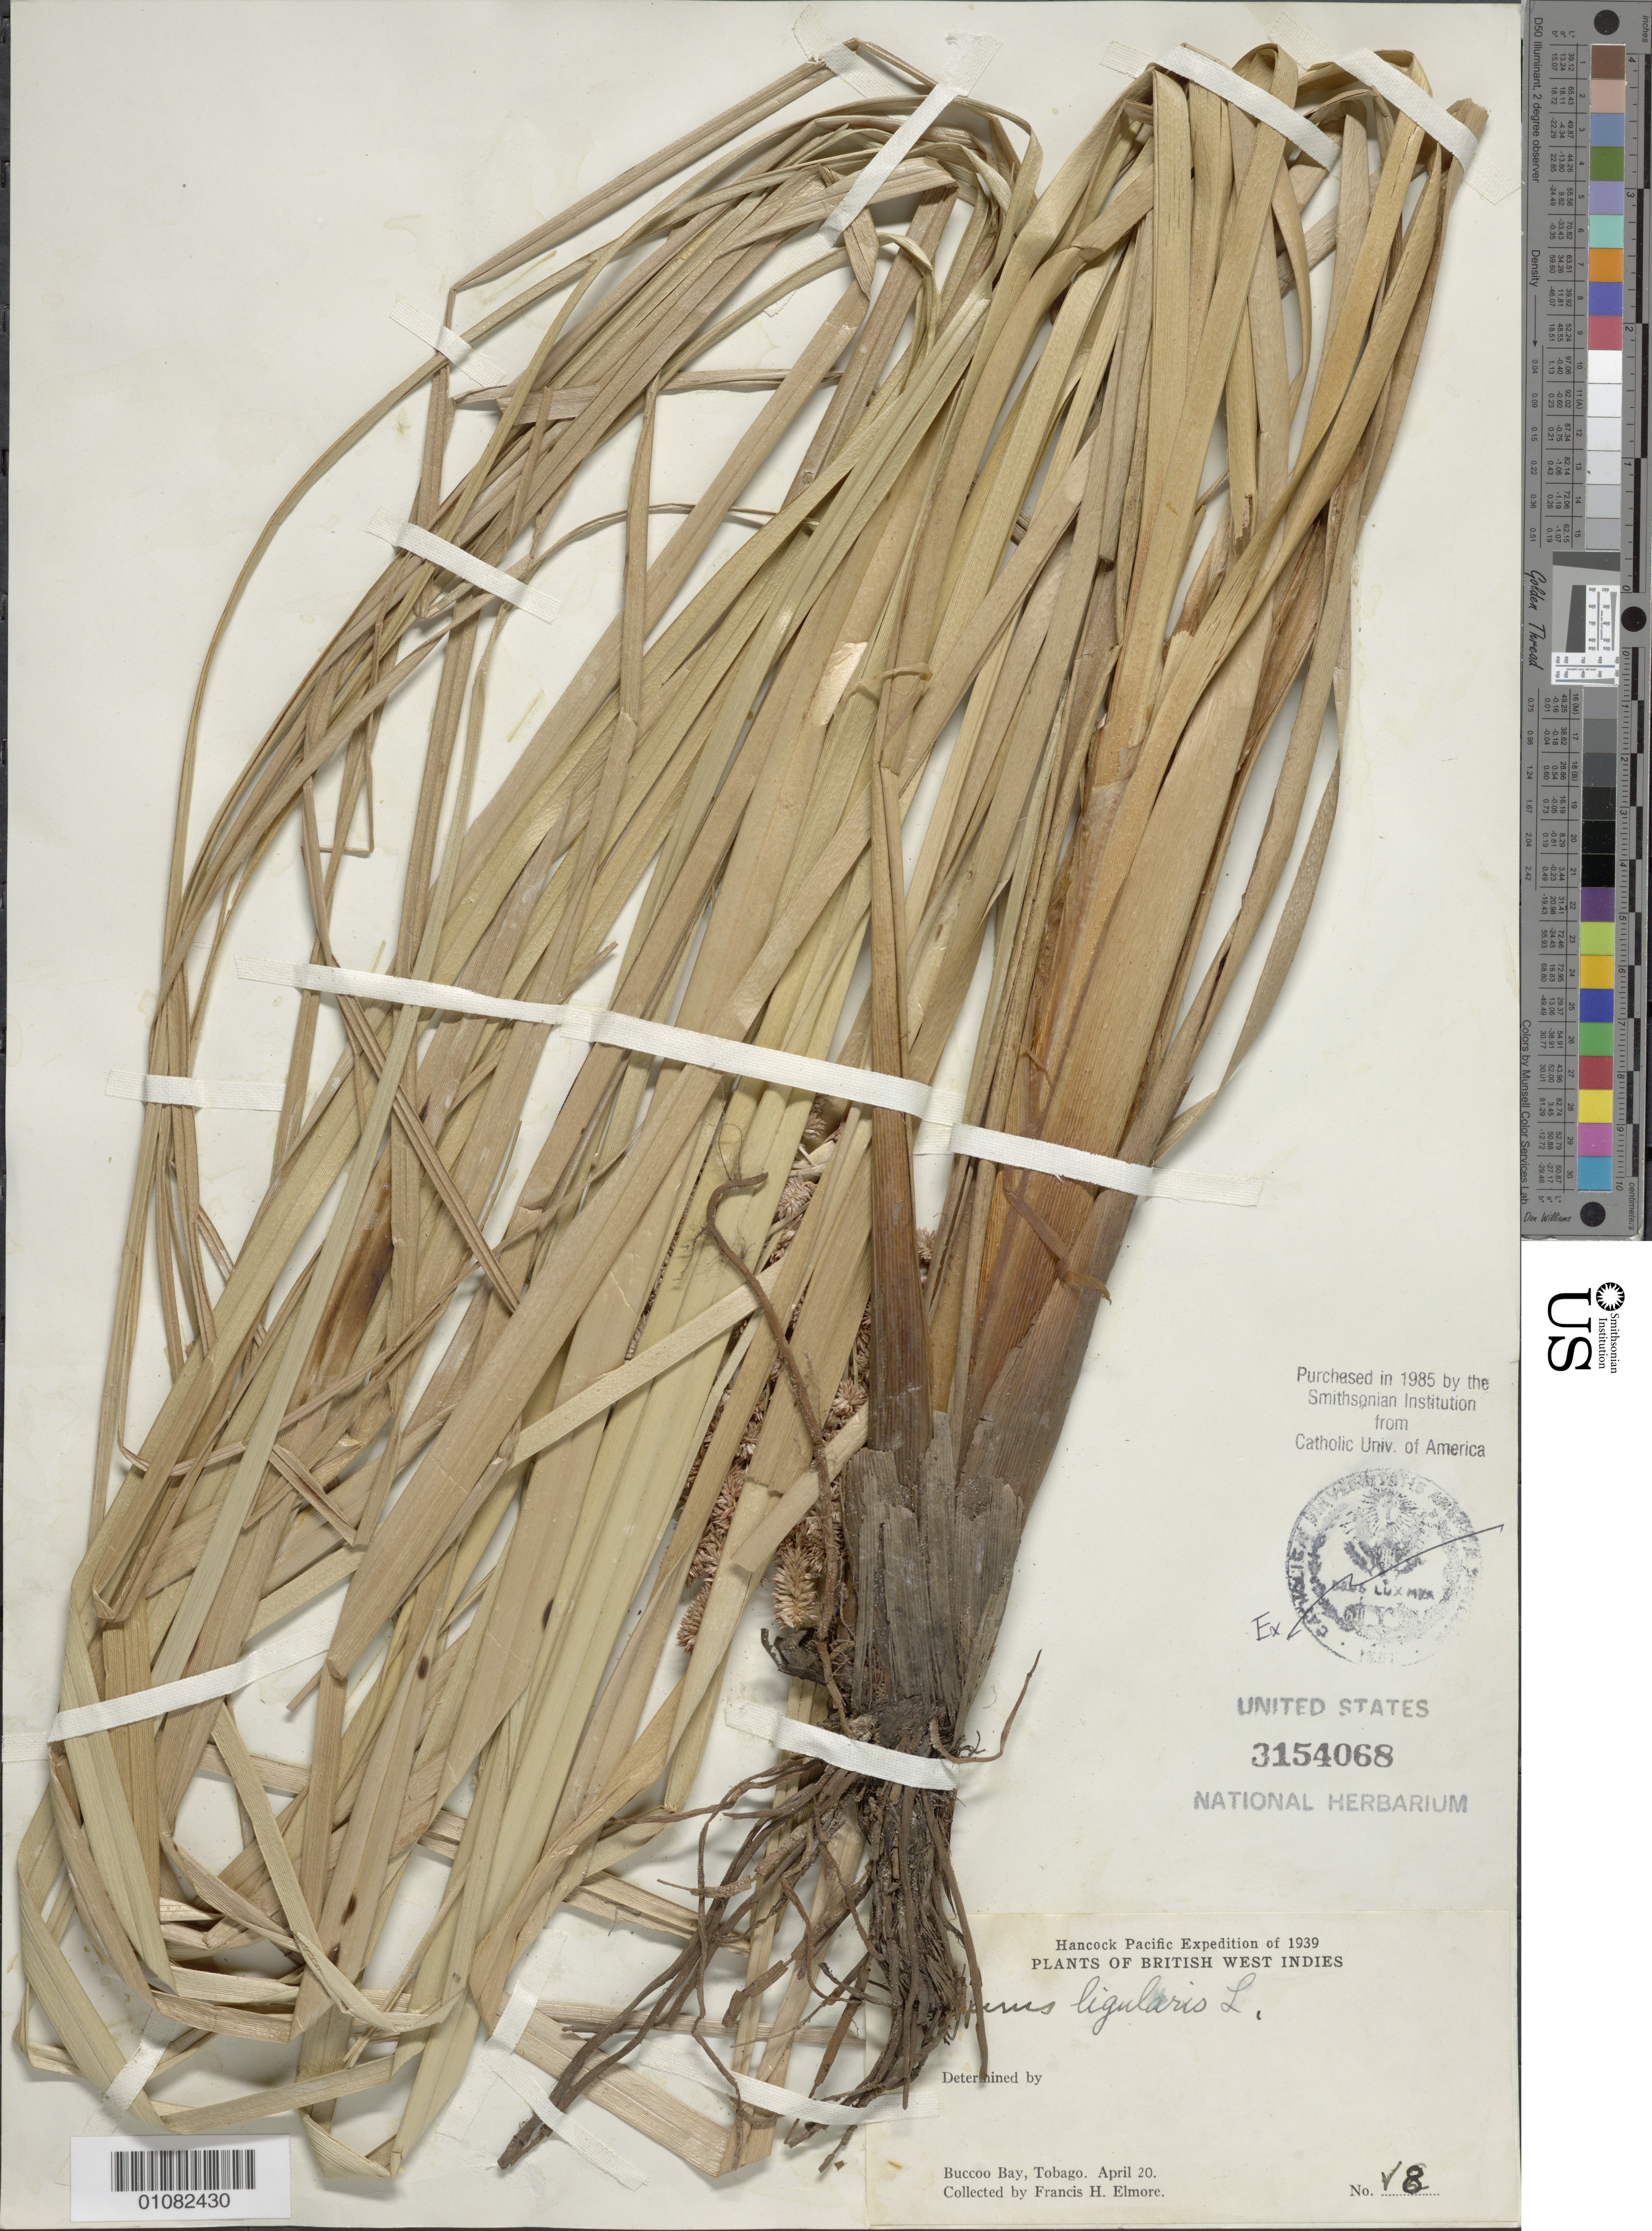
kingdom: Plantae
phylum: Tracheophyta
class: Liliopsida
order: Poales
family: Cyperaceae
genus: Cyperus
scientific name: Cyperus ligularis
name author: L.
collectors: F. H. Elmore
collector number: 18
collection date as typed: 20 Apr 1939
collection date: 1939-04-20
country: Trinidad and Tobago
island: Tobago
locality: Buccoo Bay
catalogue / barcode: US 3154068